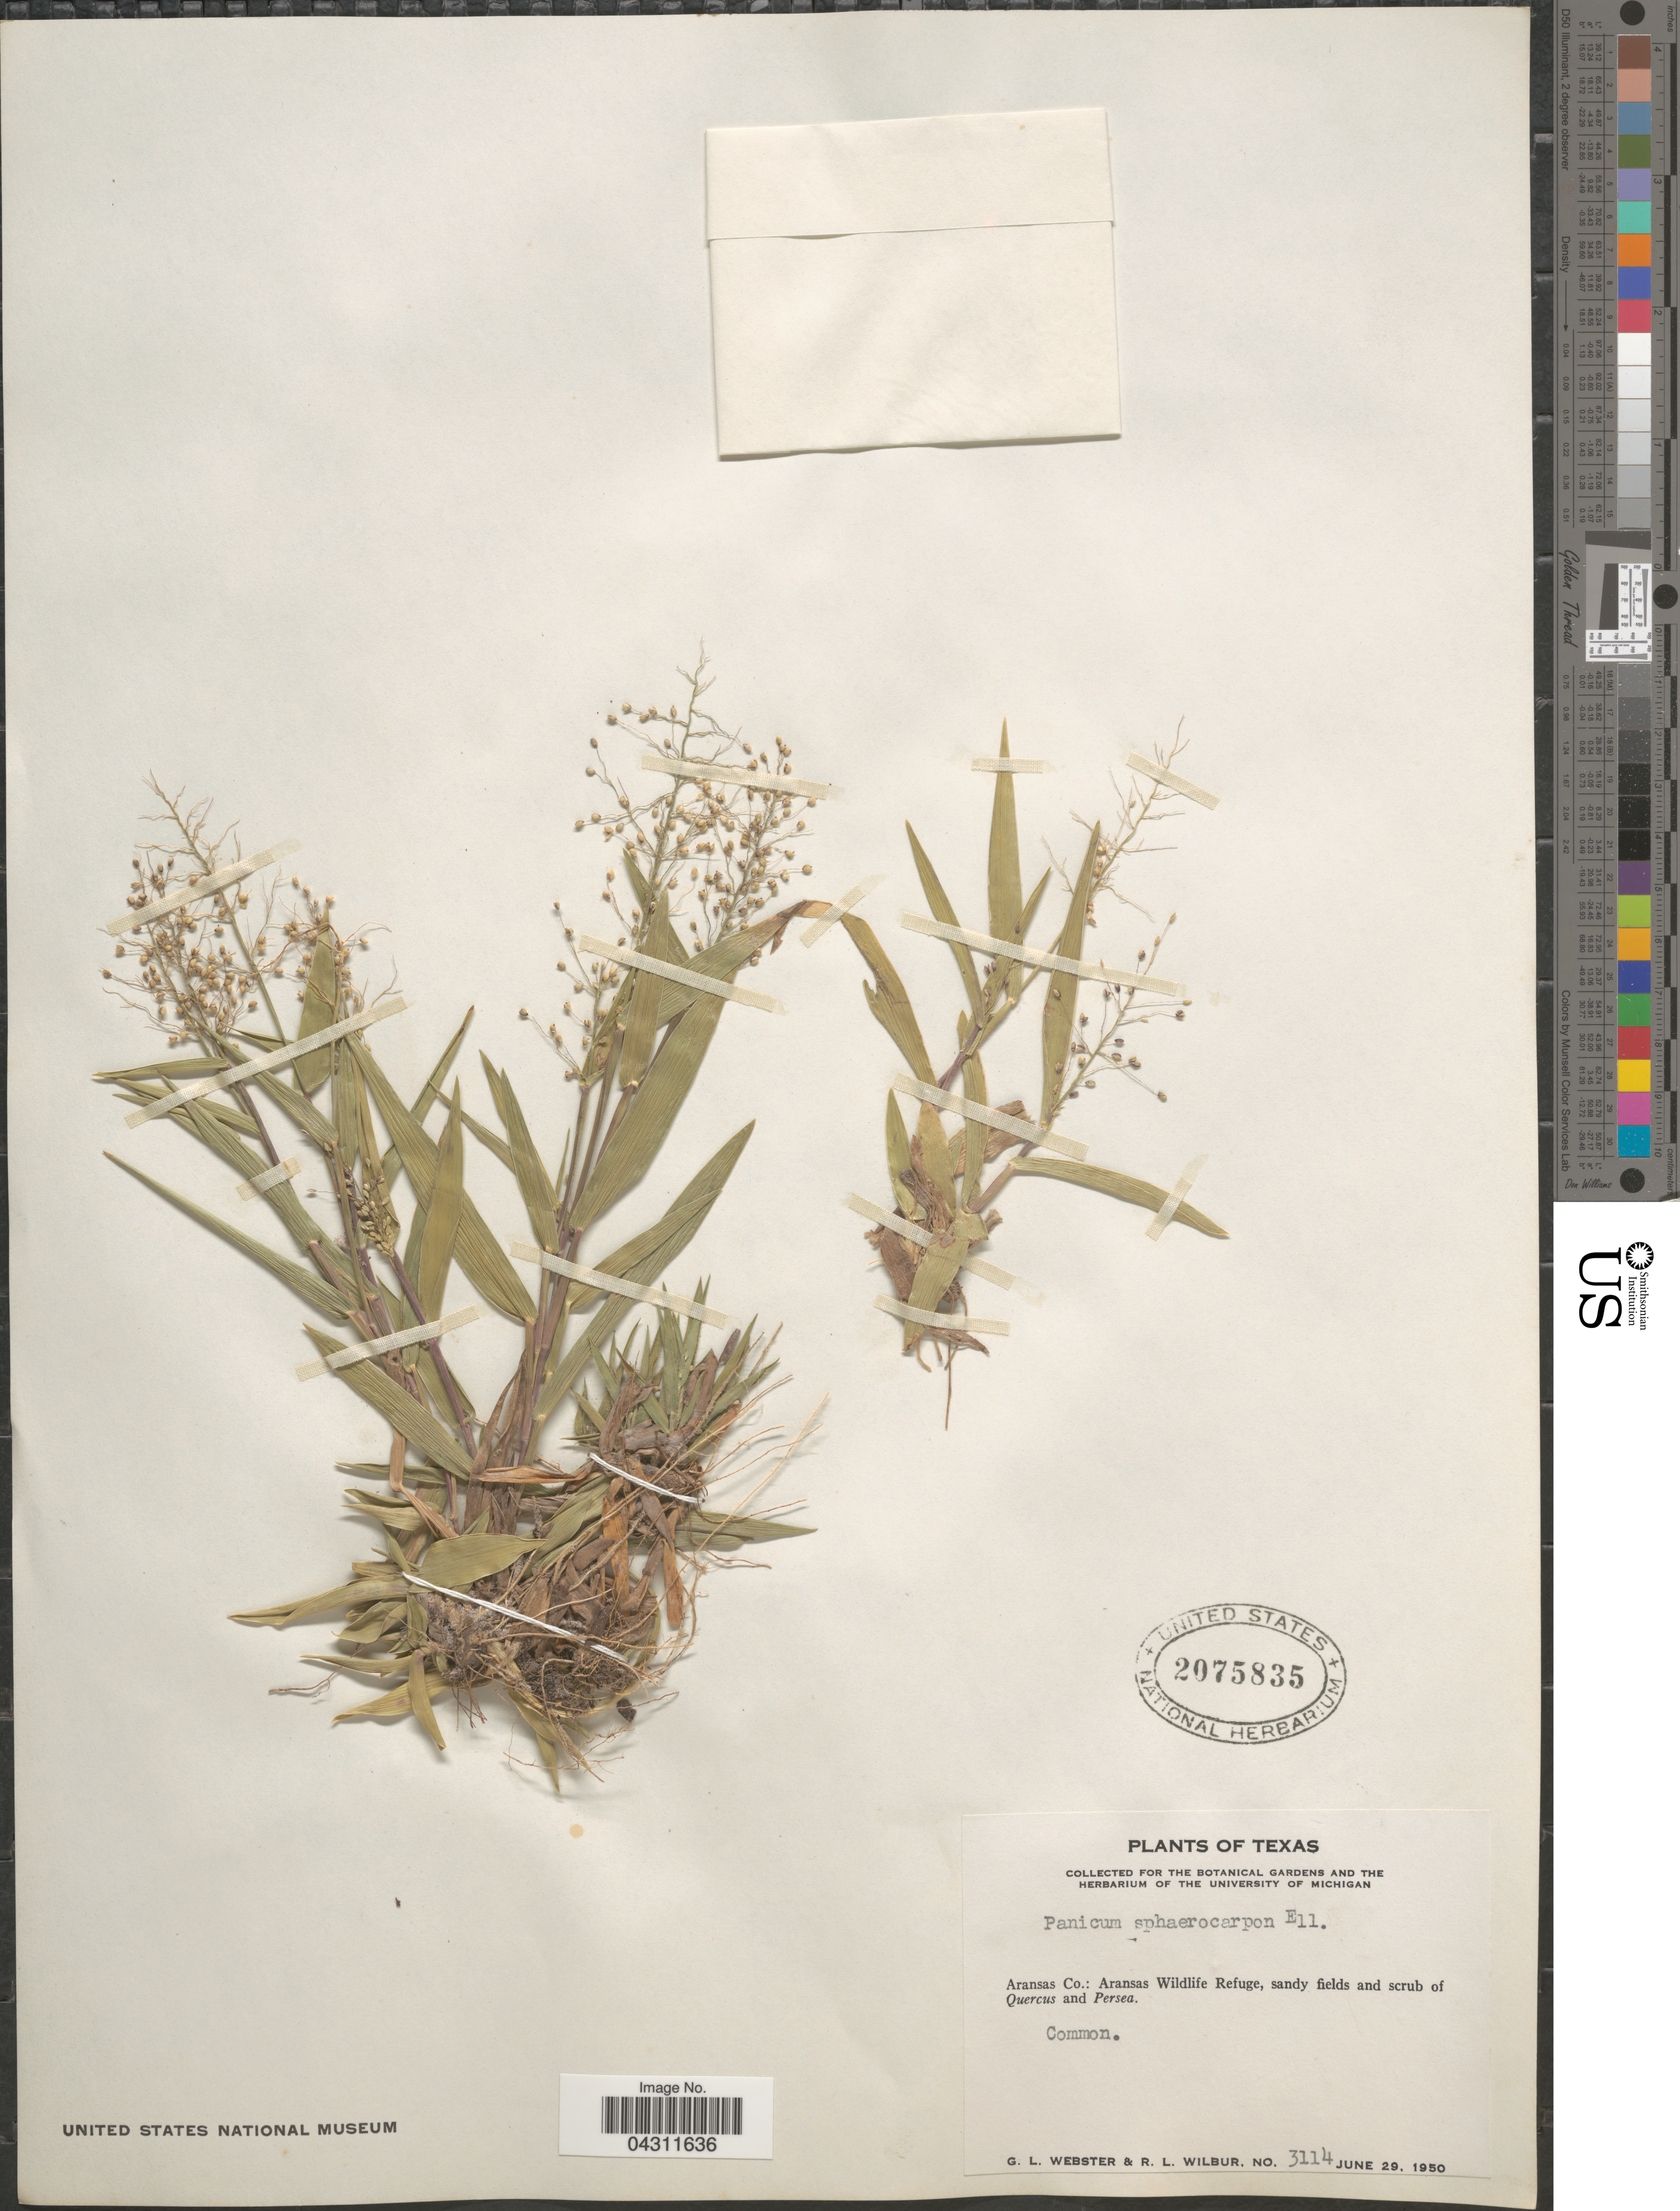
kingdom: Plantae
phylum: Tracheophyta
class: Liliopsida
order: Poales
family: Poaceae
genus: Dichanthelium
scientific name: Dichanthelium strigosum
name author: (Muhl. ex Elliott) Freckmann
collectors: G. L. Webster & R. L. Wilbur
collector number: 3114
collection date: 1950-06-29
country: United States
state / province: Texas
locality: Aransas Co.: Aransas Wildlife Refuge.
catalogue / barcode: US 2075835